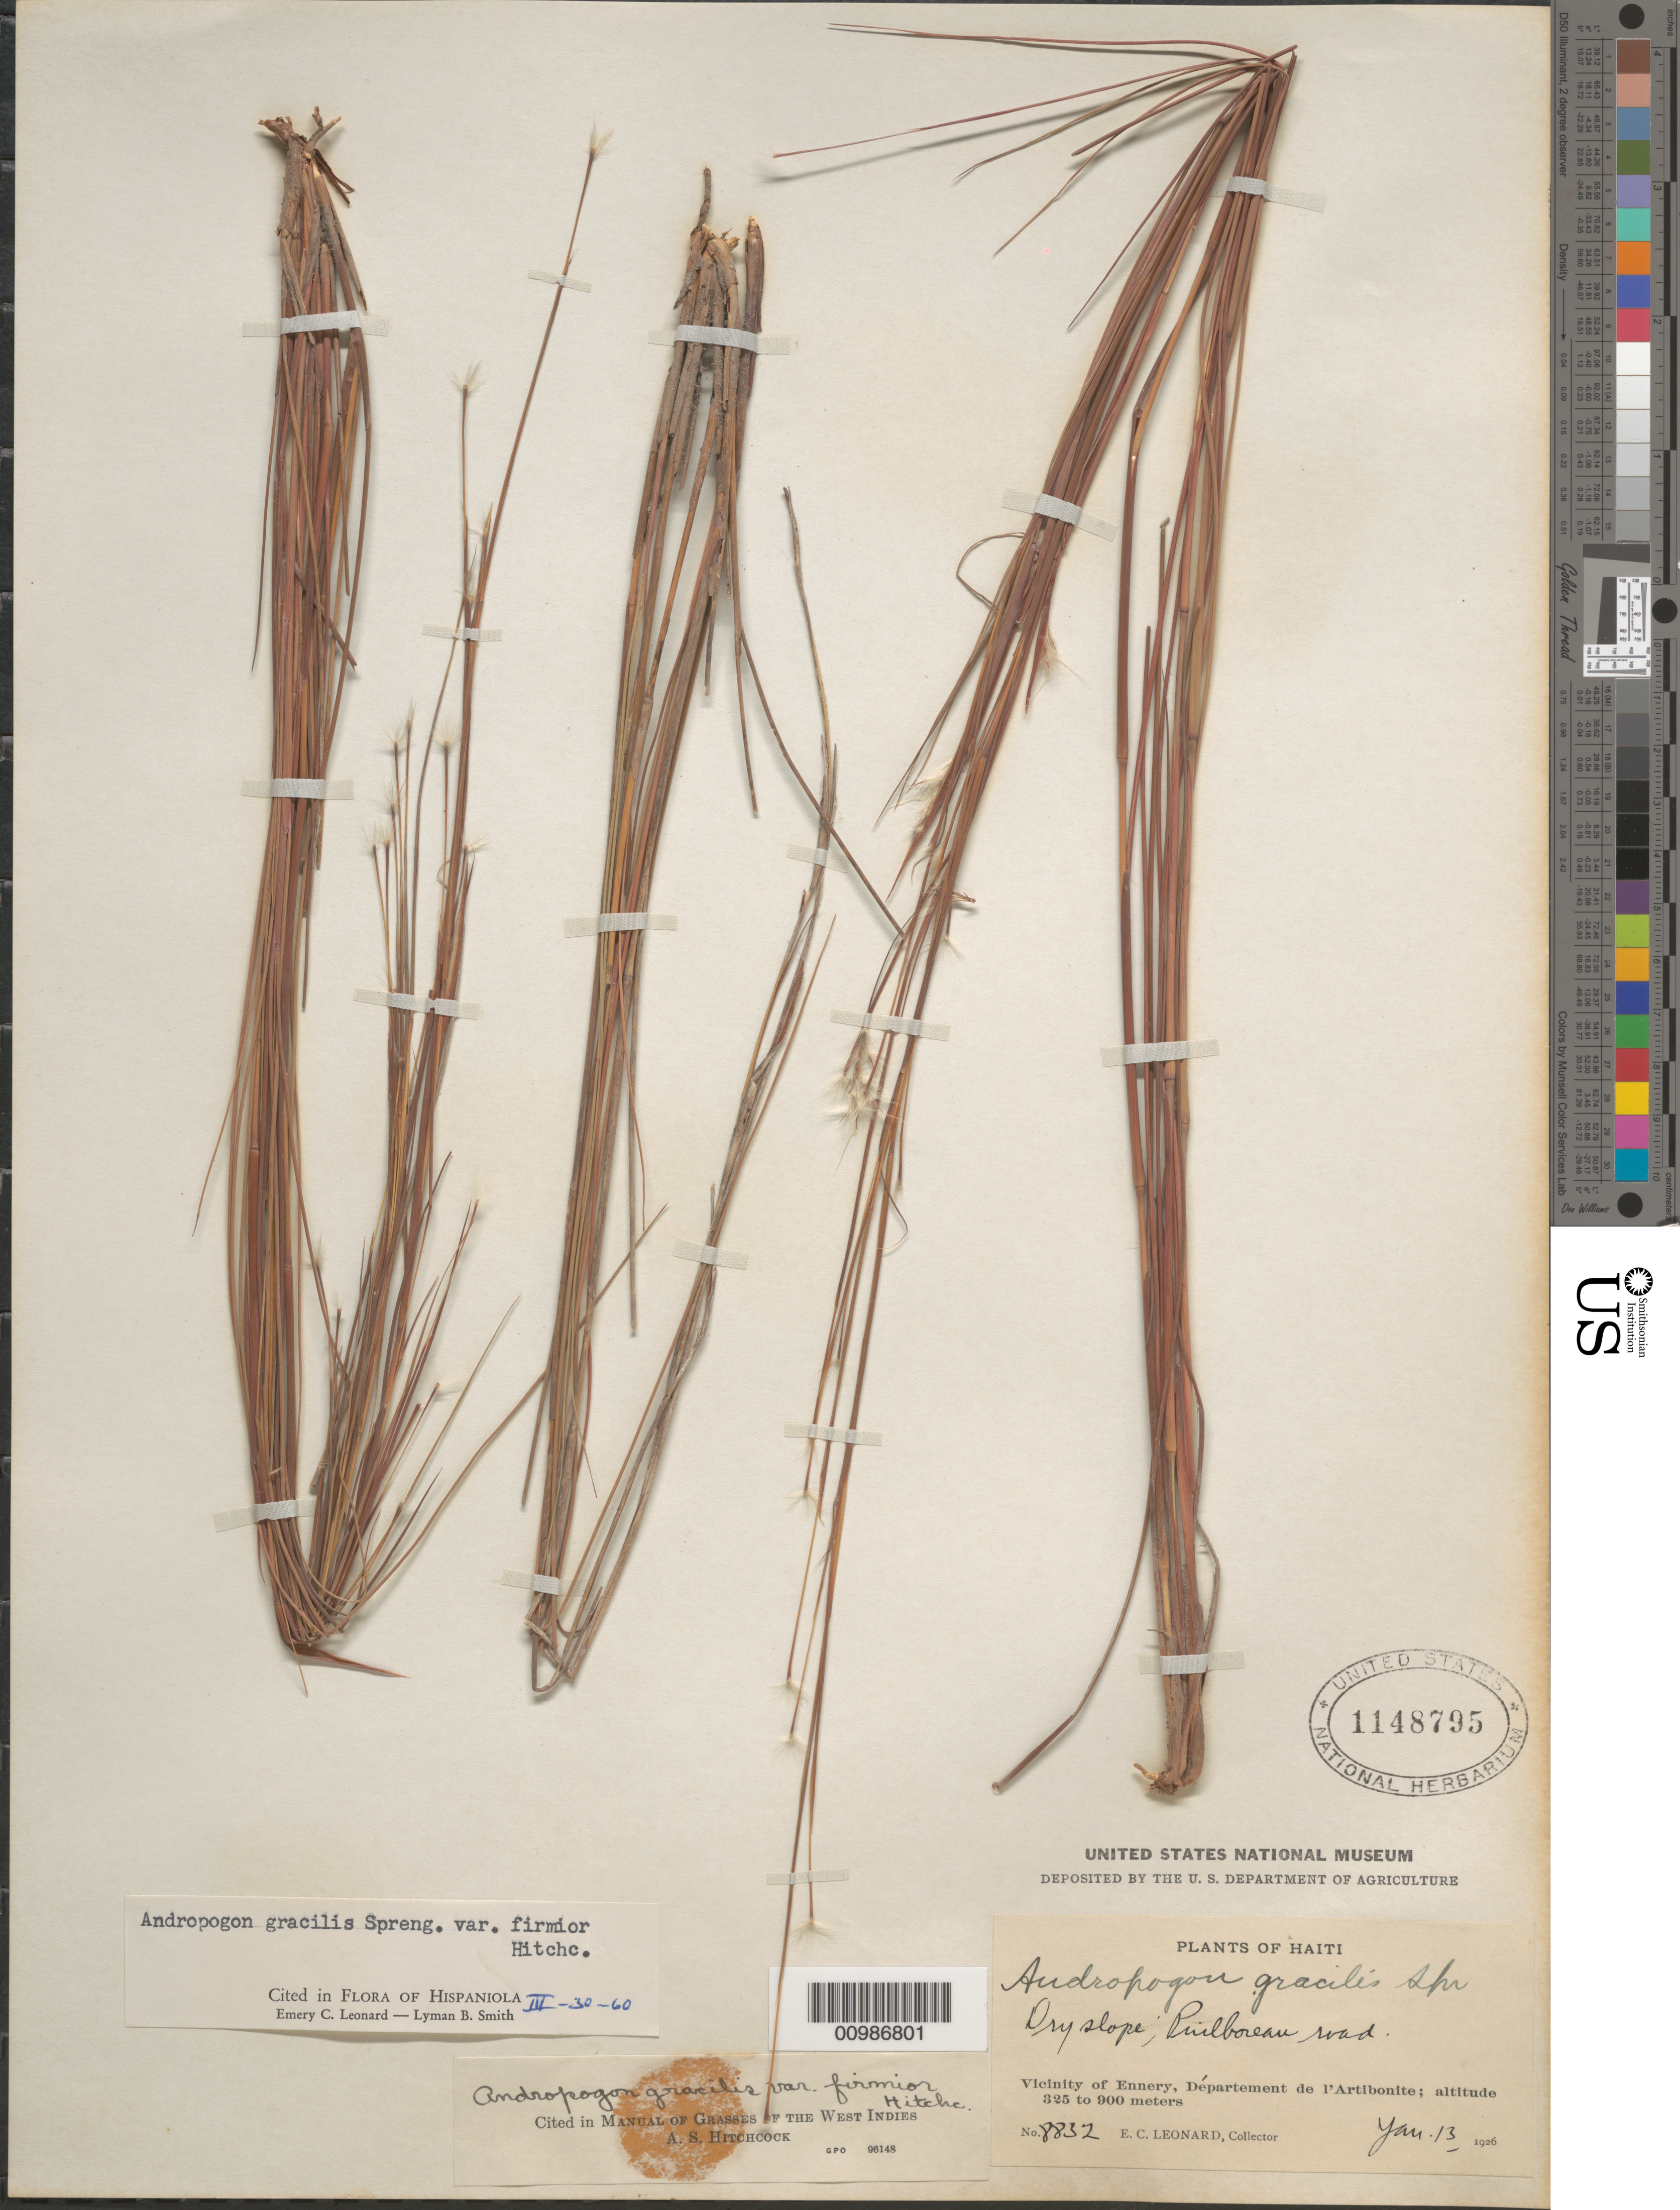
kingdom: Plantae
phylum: Tracheophyta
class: Liliopsida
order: Poales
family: Poaceae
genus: Andropogon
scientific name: Andropogon gracilis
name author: Spreng.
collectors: E. C. Leonard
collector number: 8832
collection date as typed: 13 Jan 1926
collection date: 1926-01-13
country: Haiti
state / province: Artibonite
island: Hispaniola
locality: Vicinity of Ennery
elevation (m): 325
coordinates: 0 N, 0 E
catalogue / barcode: US 1148795